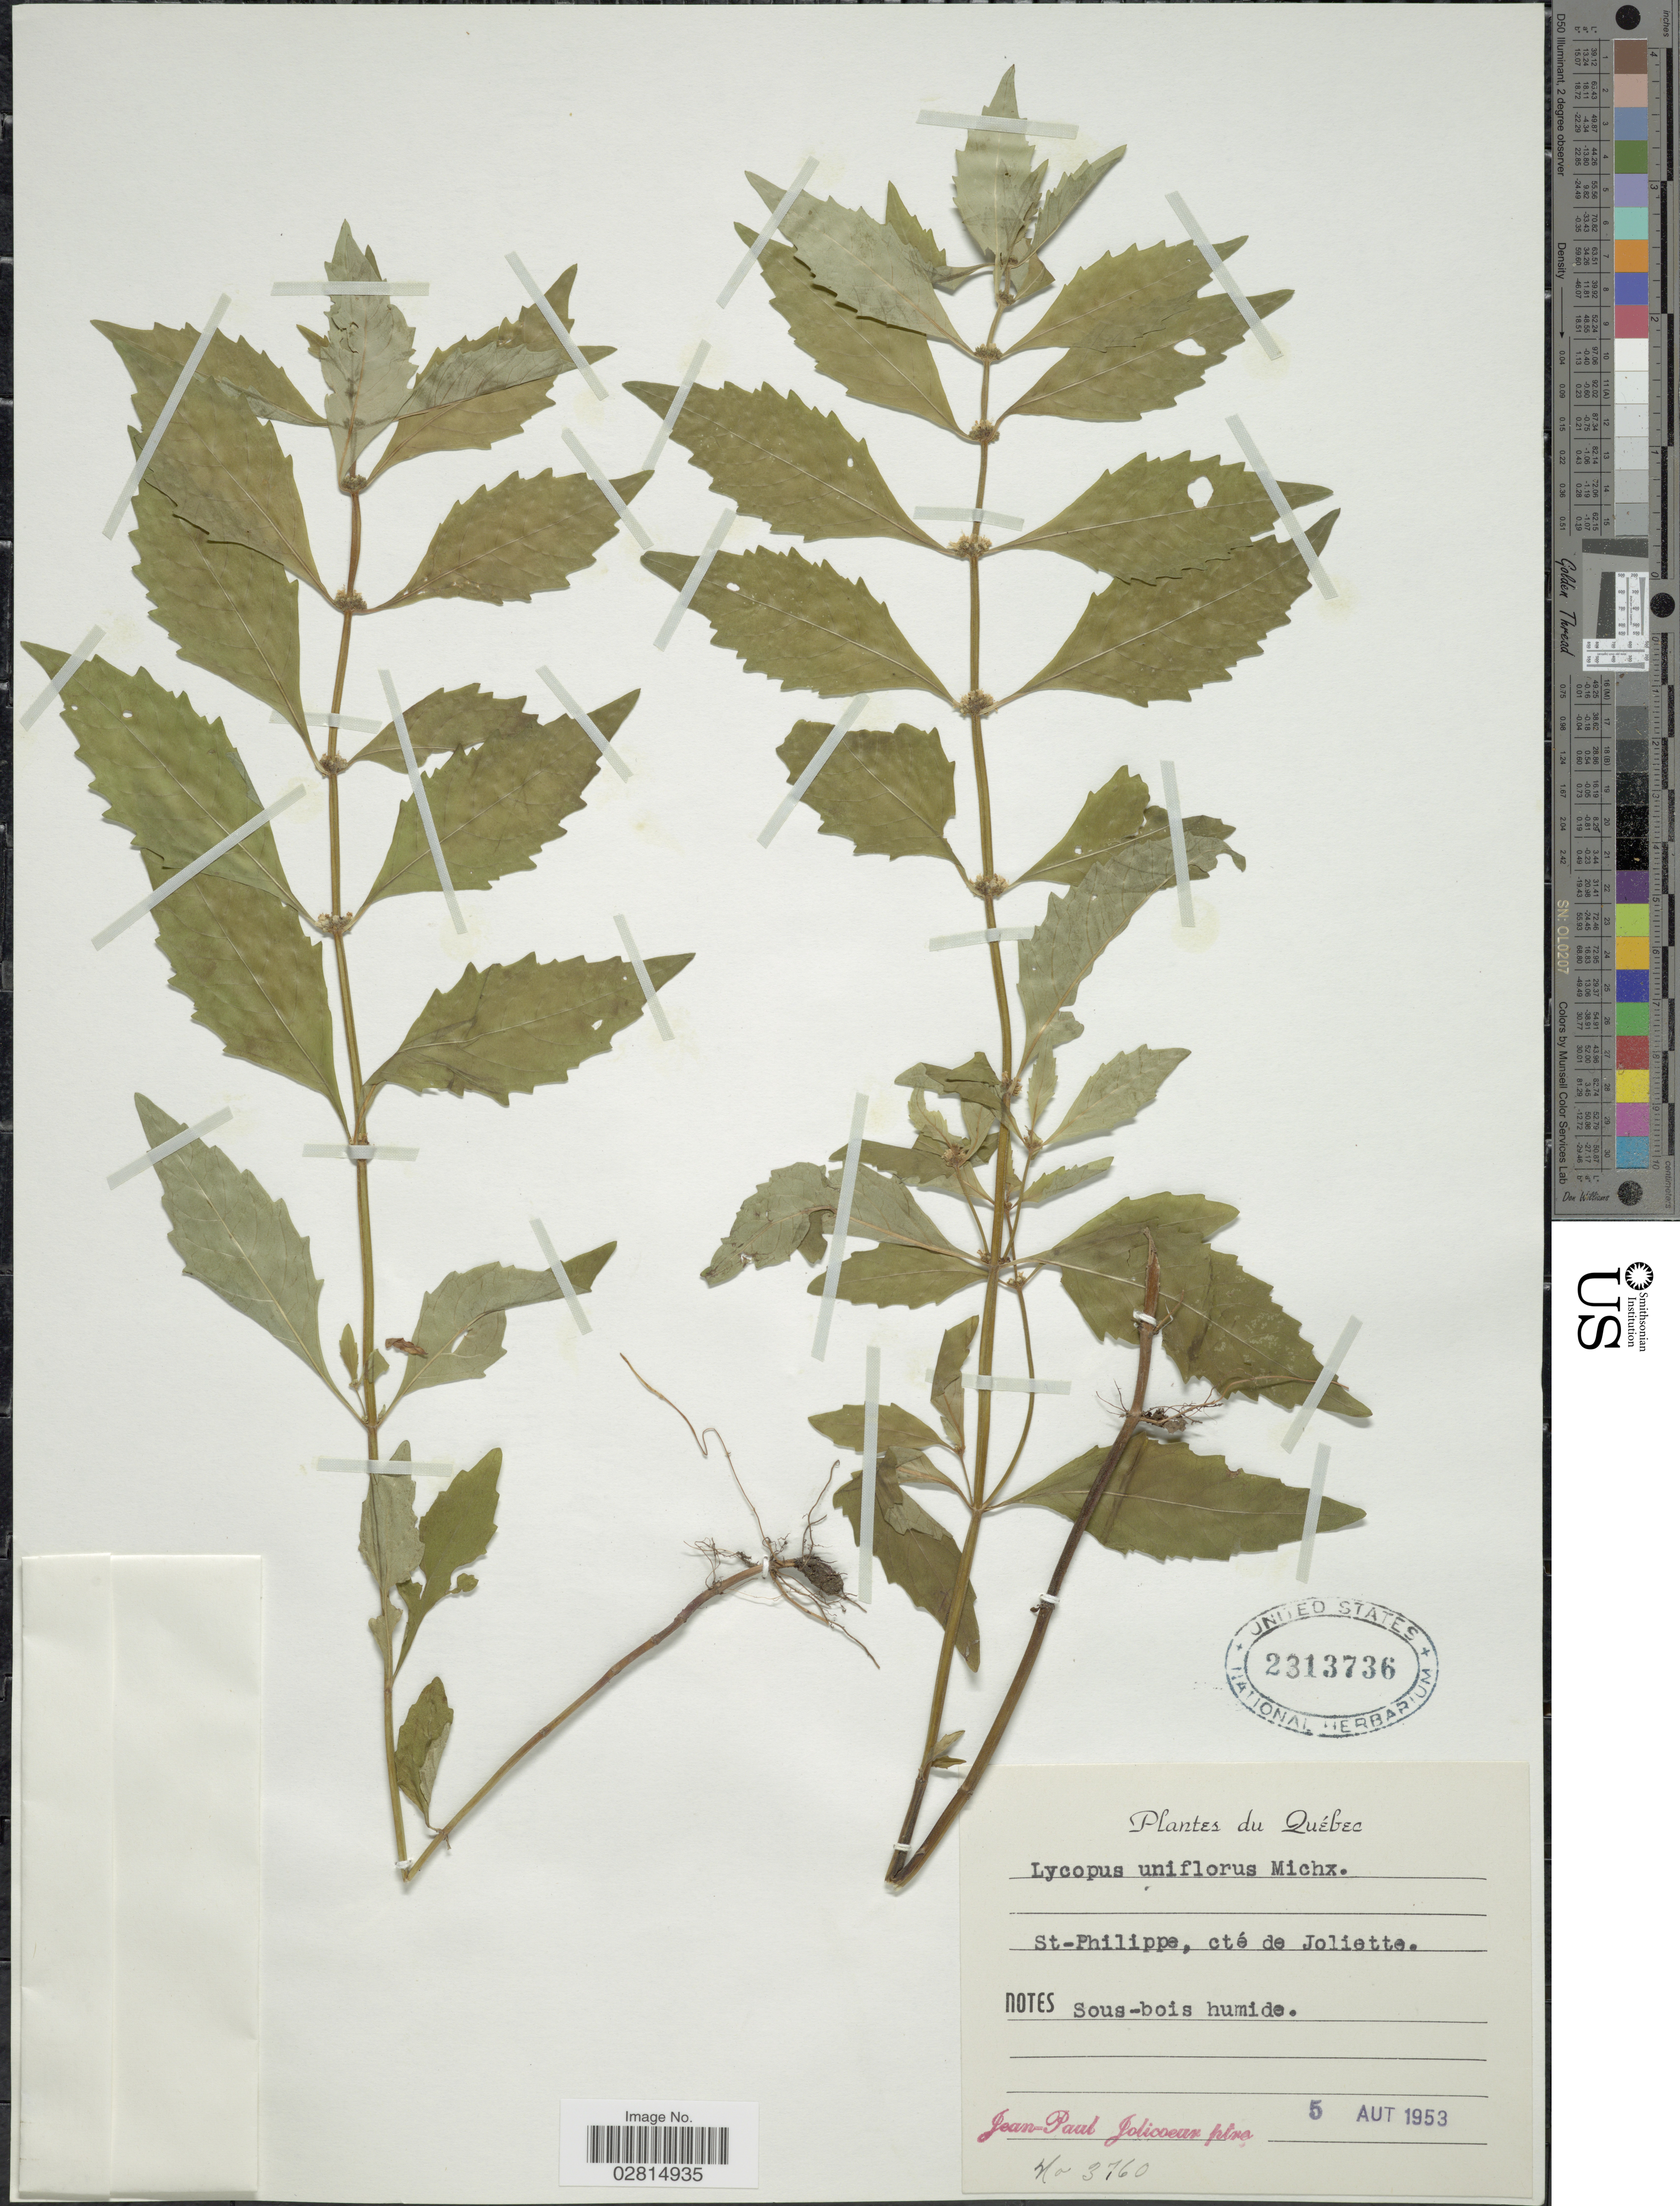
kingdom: Plantae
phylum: Tracheophyta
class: Magnoliopsida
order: Lamiales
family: Lamiaceae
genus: Lycopus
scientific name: Lycopus uniflorus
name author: Michx.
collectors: J. Jolicoeur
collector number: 3760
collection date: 1953-08-05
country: Canada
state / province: Quebec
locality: St-Philippe, cté de Joliette.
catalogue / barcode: US 2313736